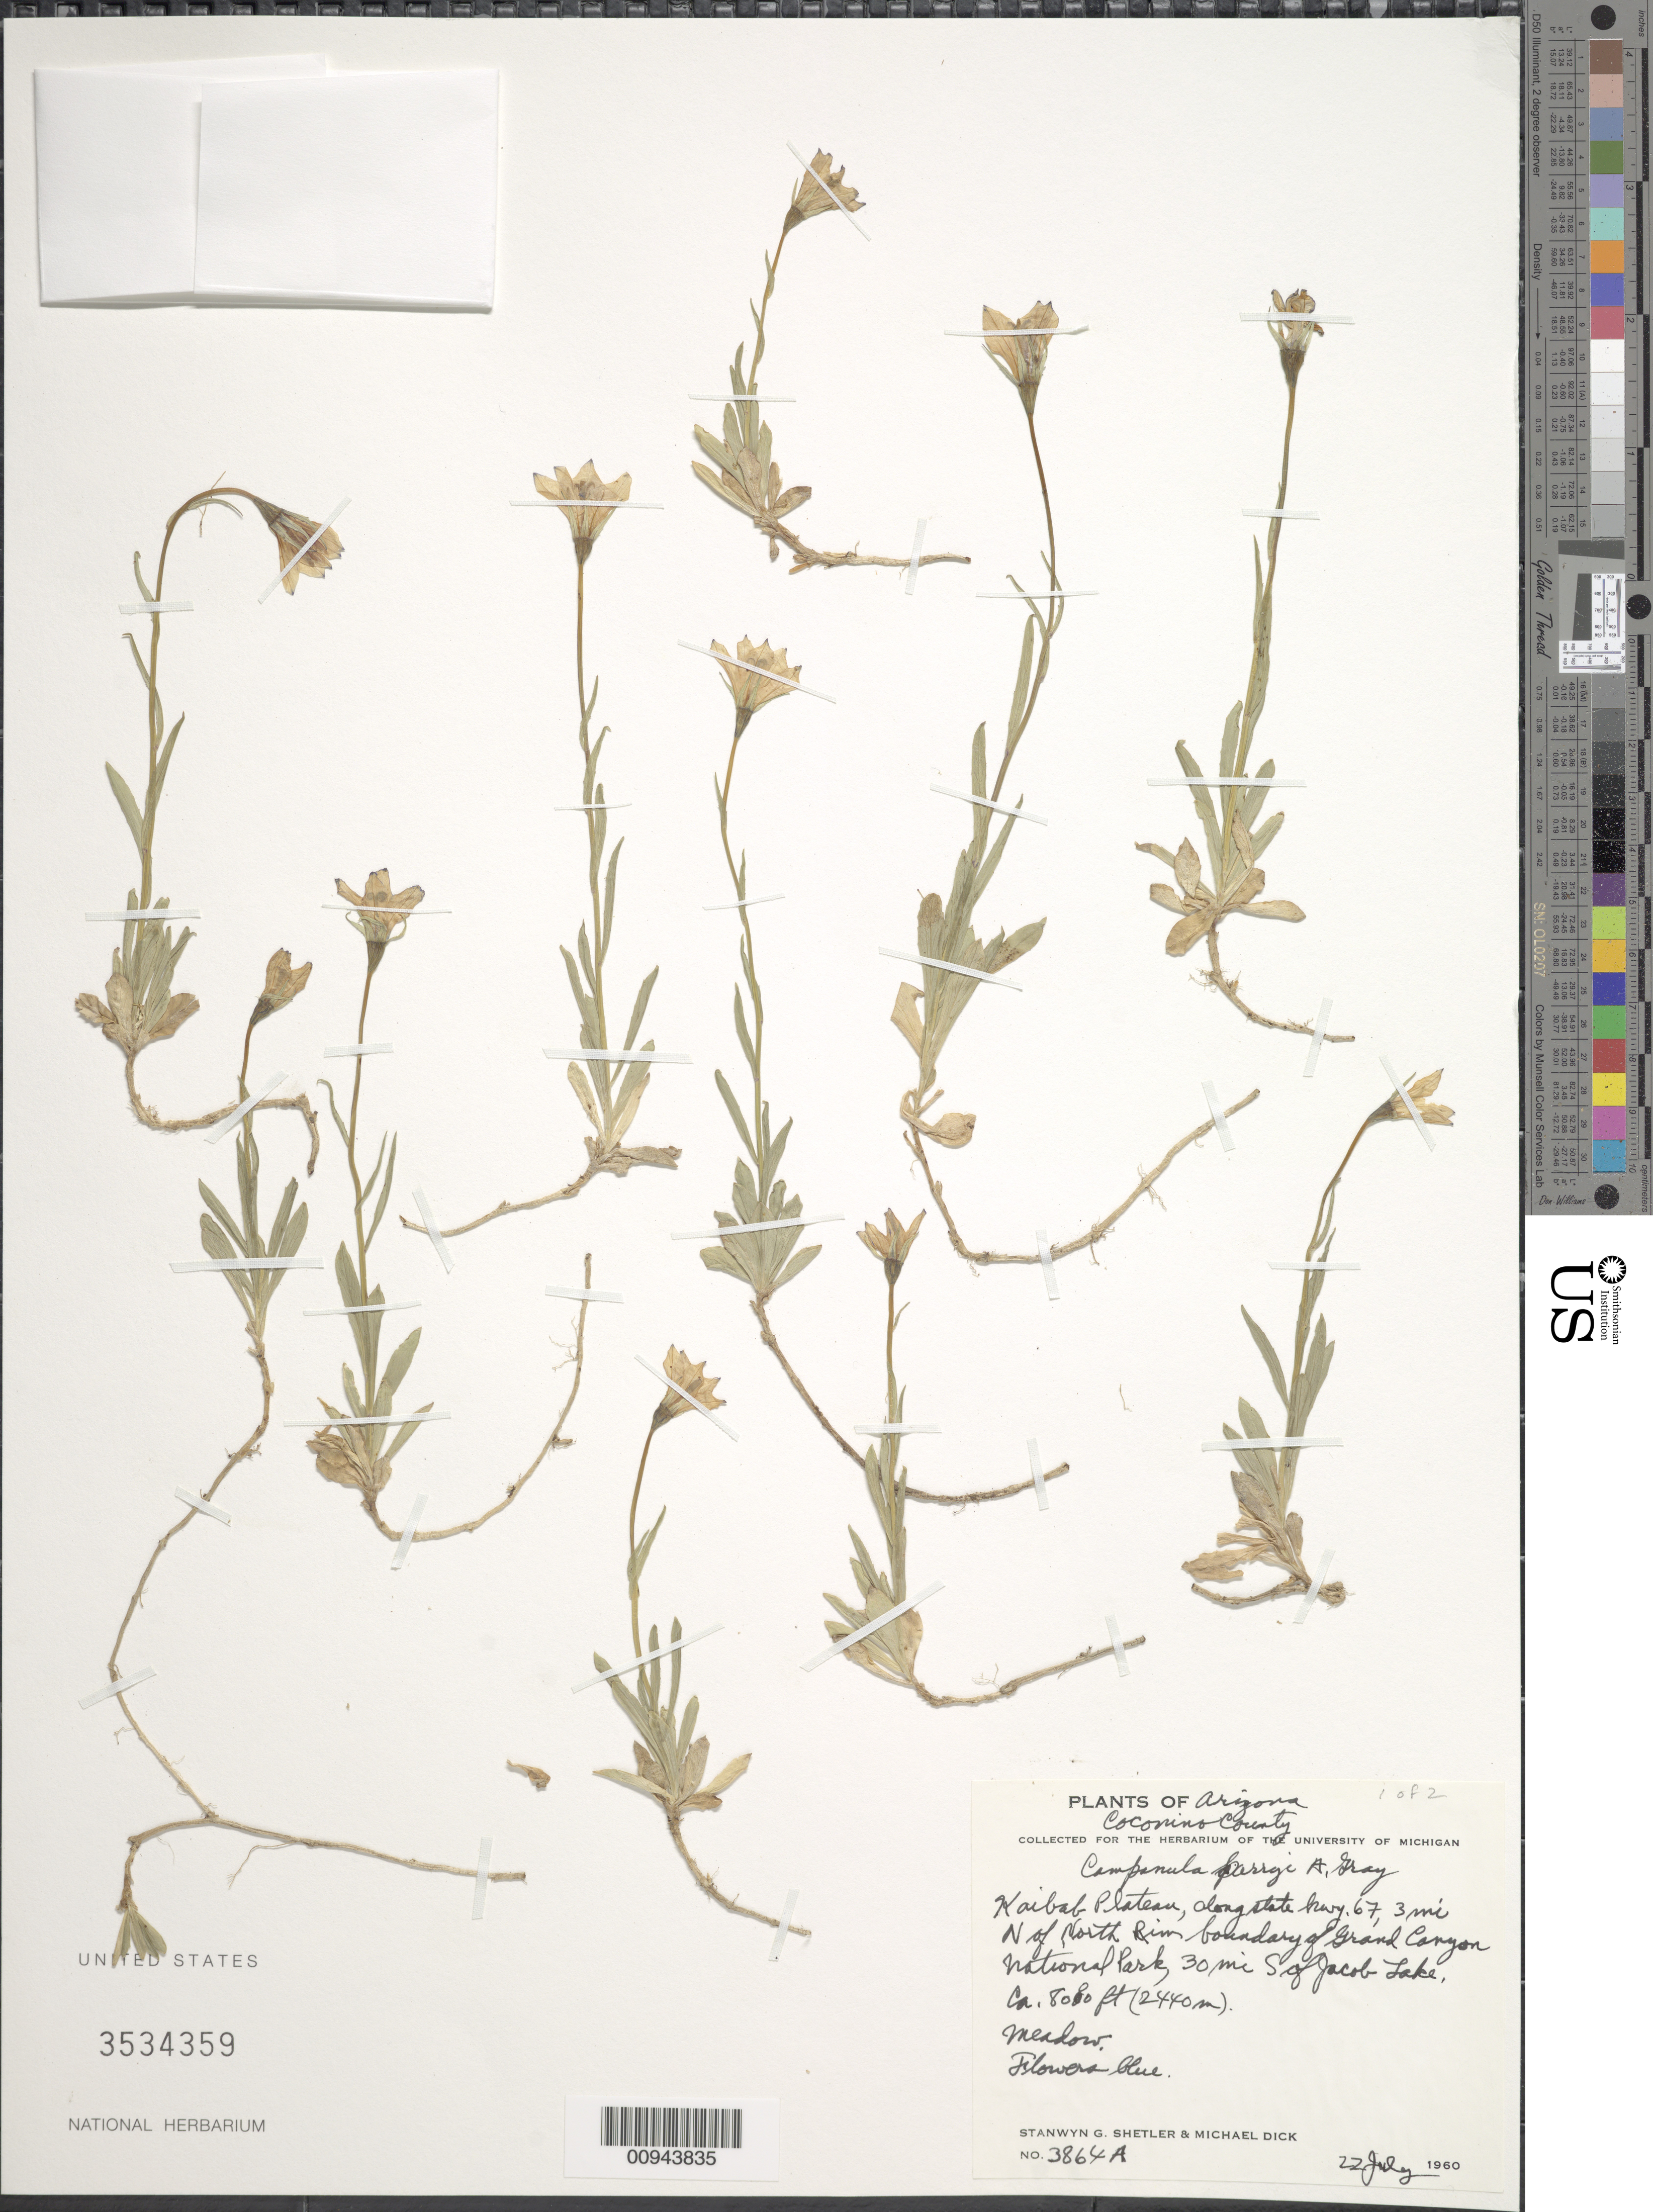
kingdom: Plantae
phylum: Tracheophyta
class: Magnoliopsida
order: Asterales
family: Campanulaceae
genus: Campanula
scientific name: Campanula parryi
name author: A. Gray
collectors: S. Shetler & M. Dick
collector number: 3864A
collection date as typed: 22 July 1960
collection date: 1960-07-22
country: United States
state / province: Arizona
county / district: Coconino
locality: Kaibab Plateau, along state hwy. Rte. 67, 3 mi. N of North Rim boundary of Grand Canyon National Park, 30 mi. S of Jacob Lake.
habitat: meadow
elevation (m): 2440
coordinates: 34 3' N, 109 W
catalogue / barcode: US 3534359